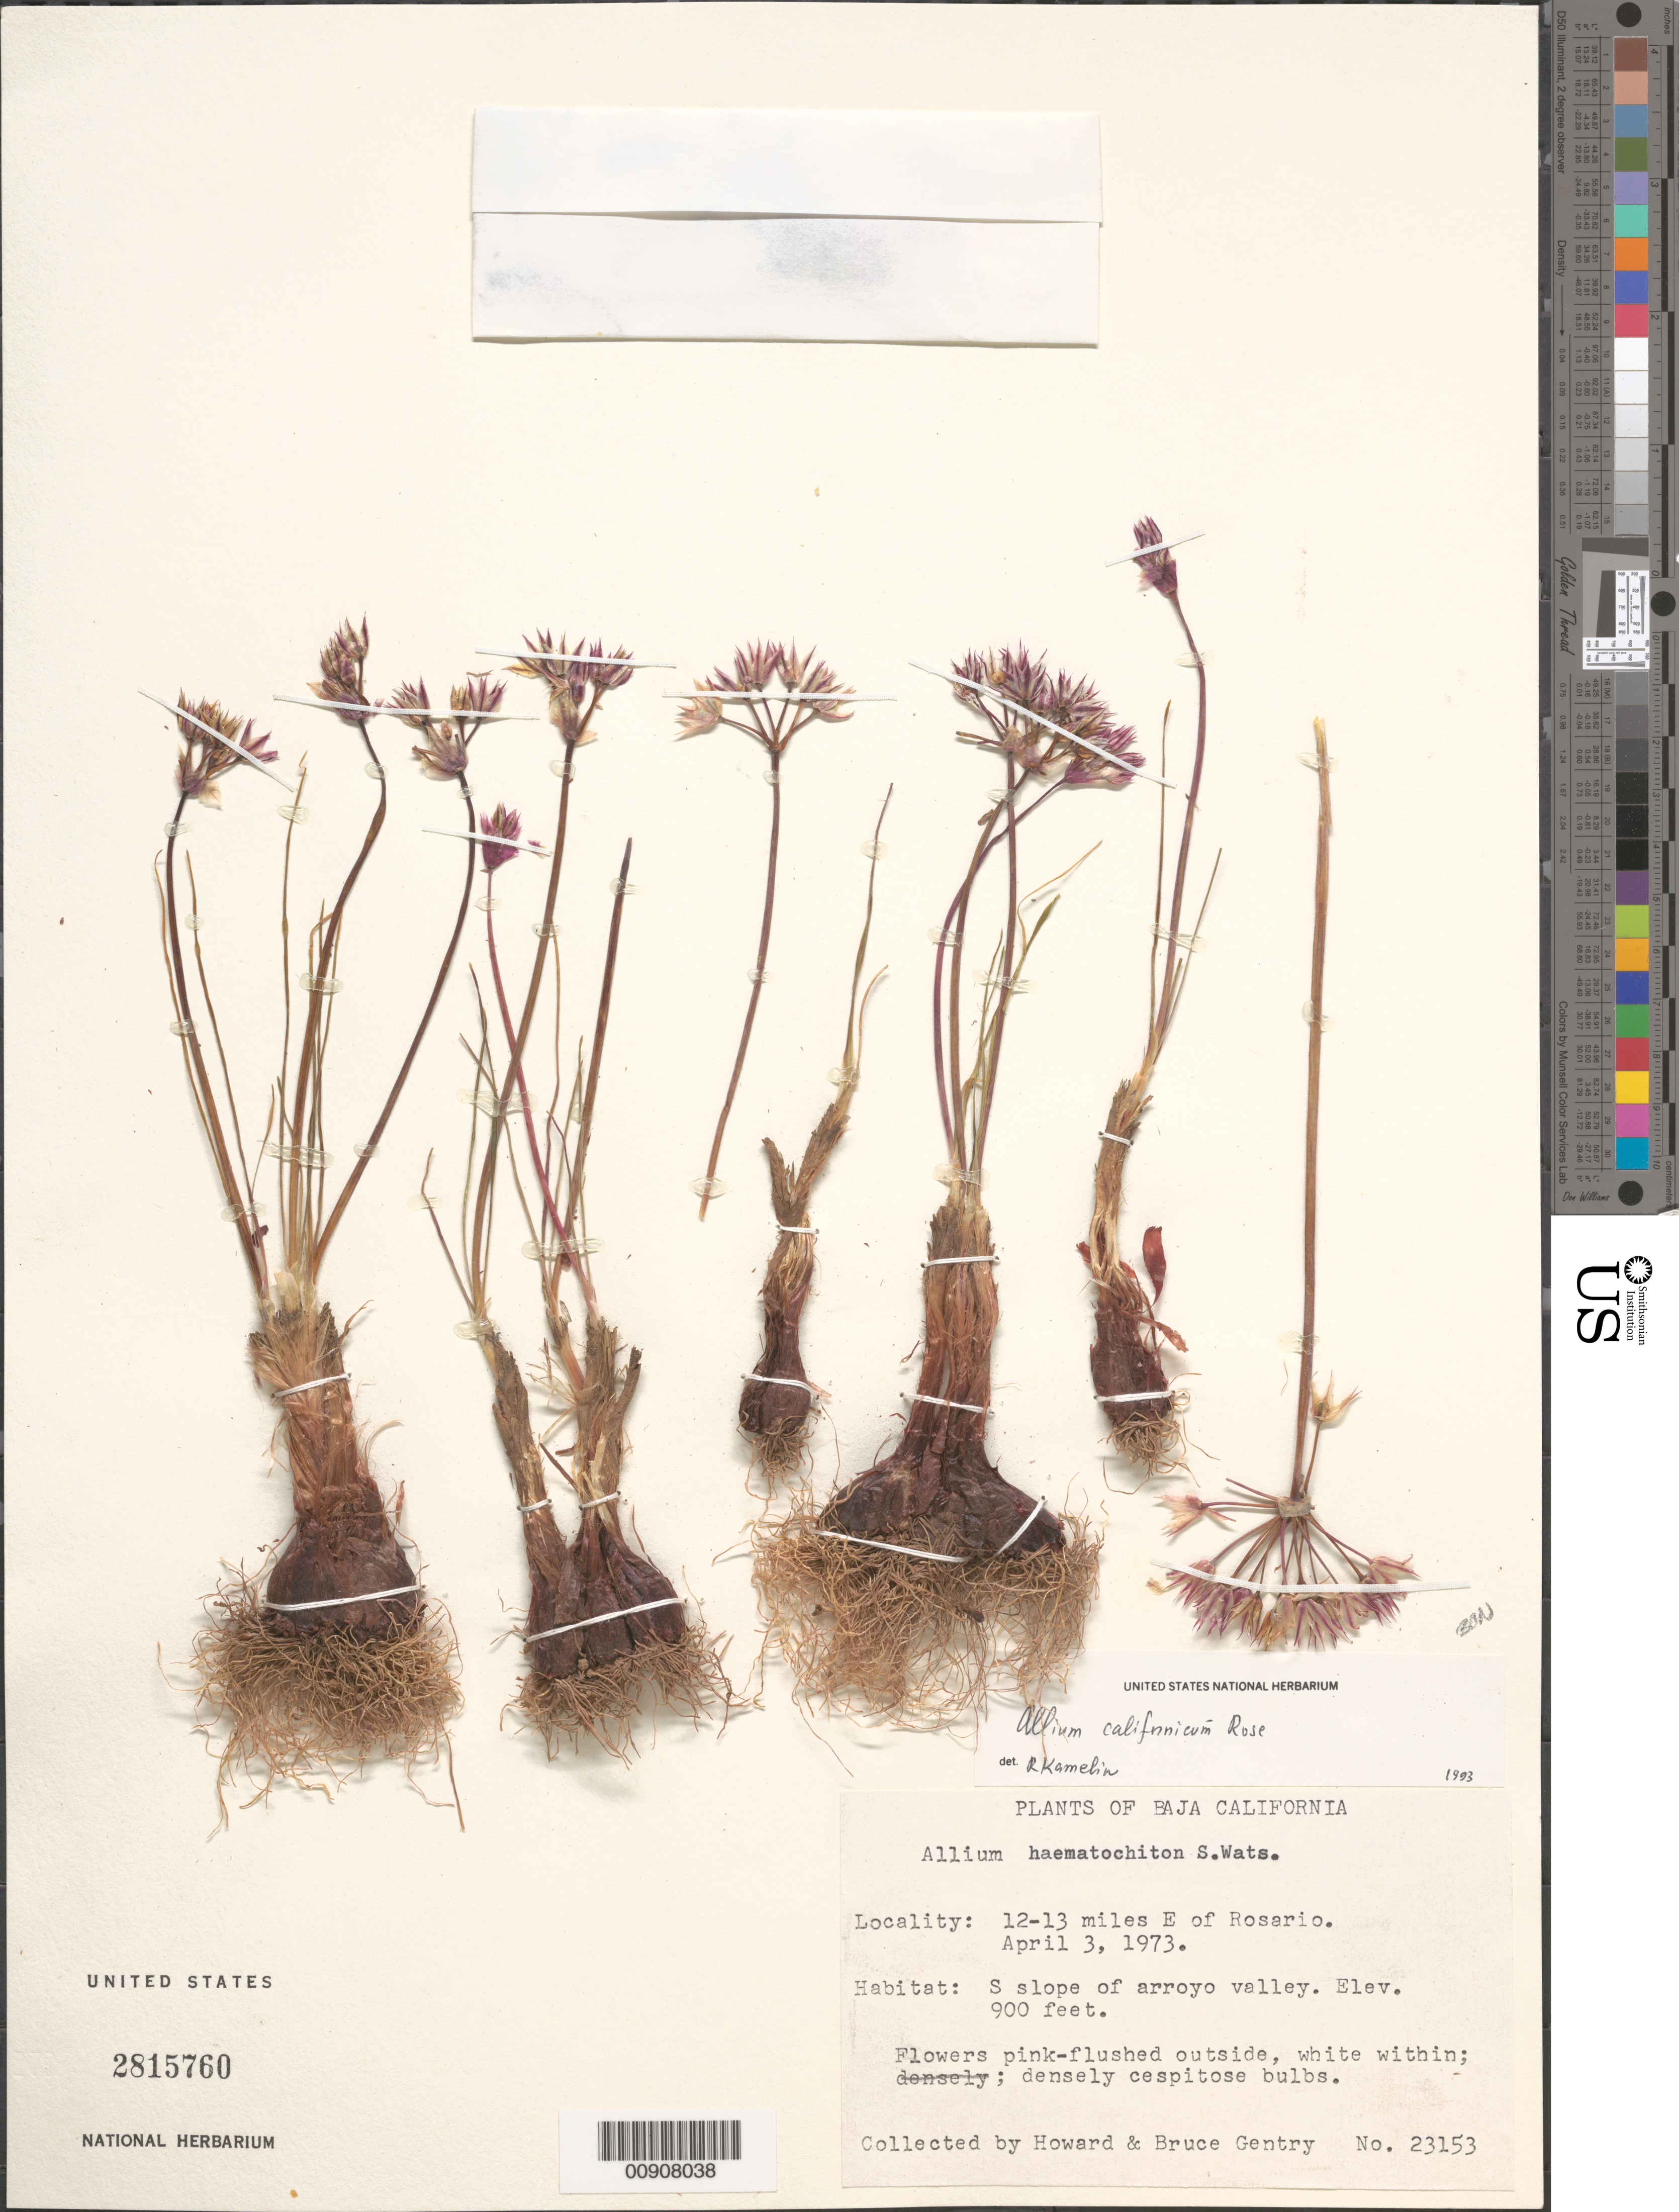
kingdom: Plantae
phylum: Tracheophyta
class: Liliopsida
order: Asparagales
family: Amaryllidaceae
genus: Allium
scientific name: Allium californicum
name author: Rose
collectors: H. S. Gentry & B. Gentry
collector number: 23153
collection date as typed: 03 Apr 1973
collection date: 1973-04-03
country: Mexico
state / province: Baja California Norte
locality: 12-13 miles E of Rosario. Baja California.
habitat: S slope of arroyo valley.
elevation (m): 274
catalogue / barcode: US 2815760